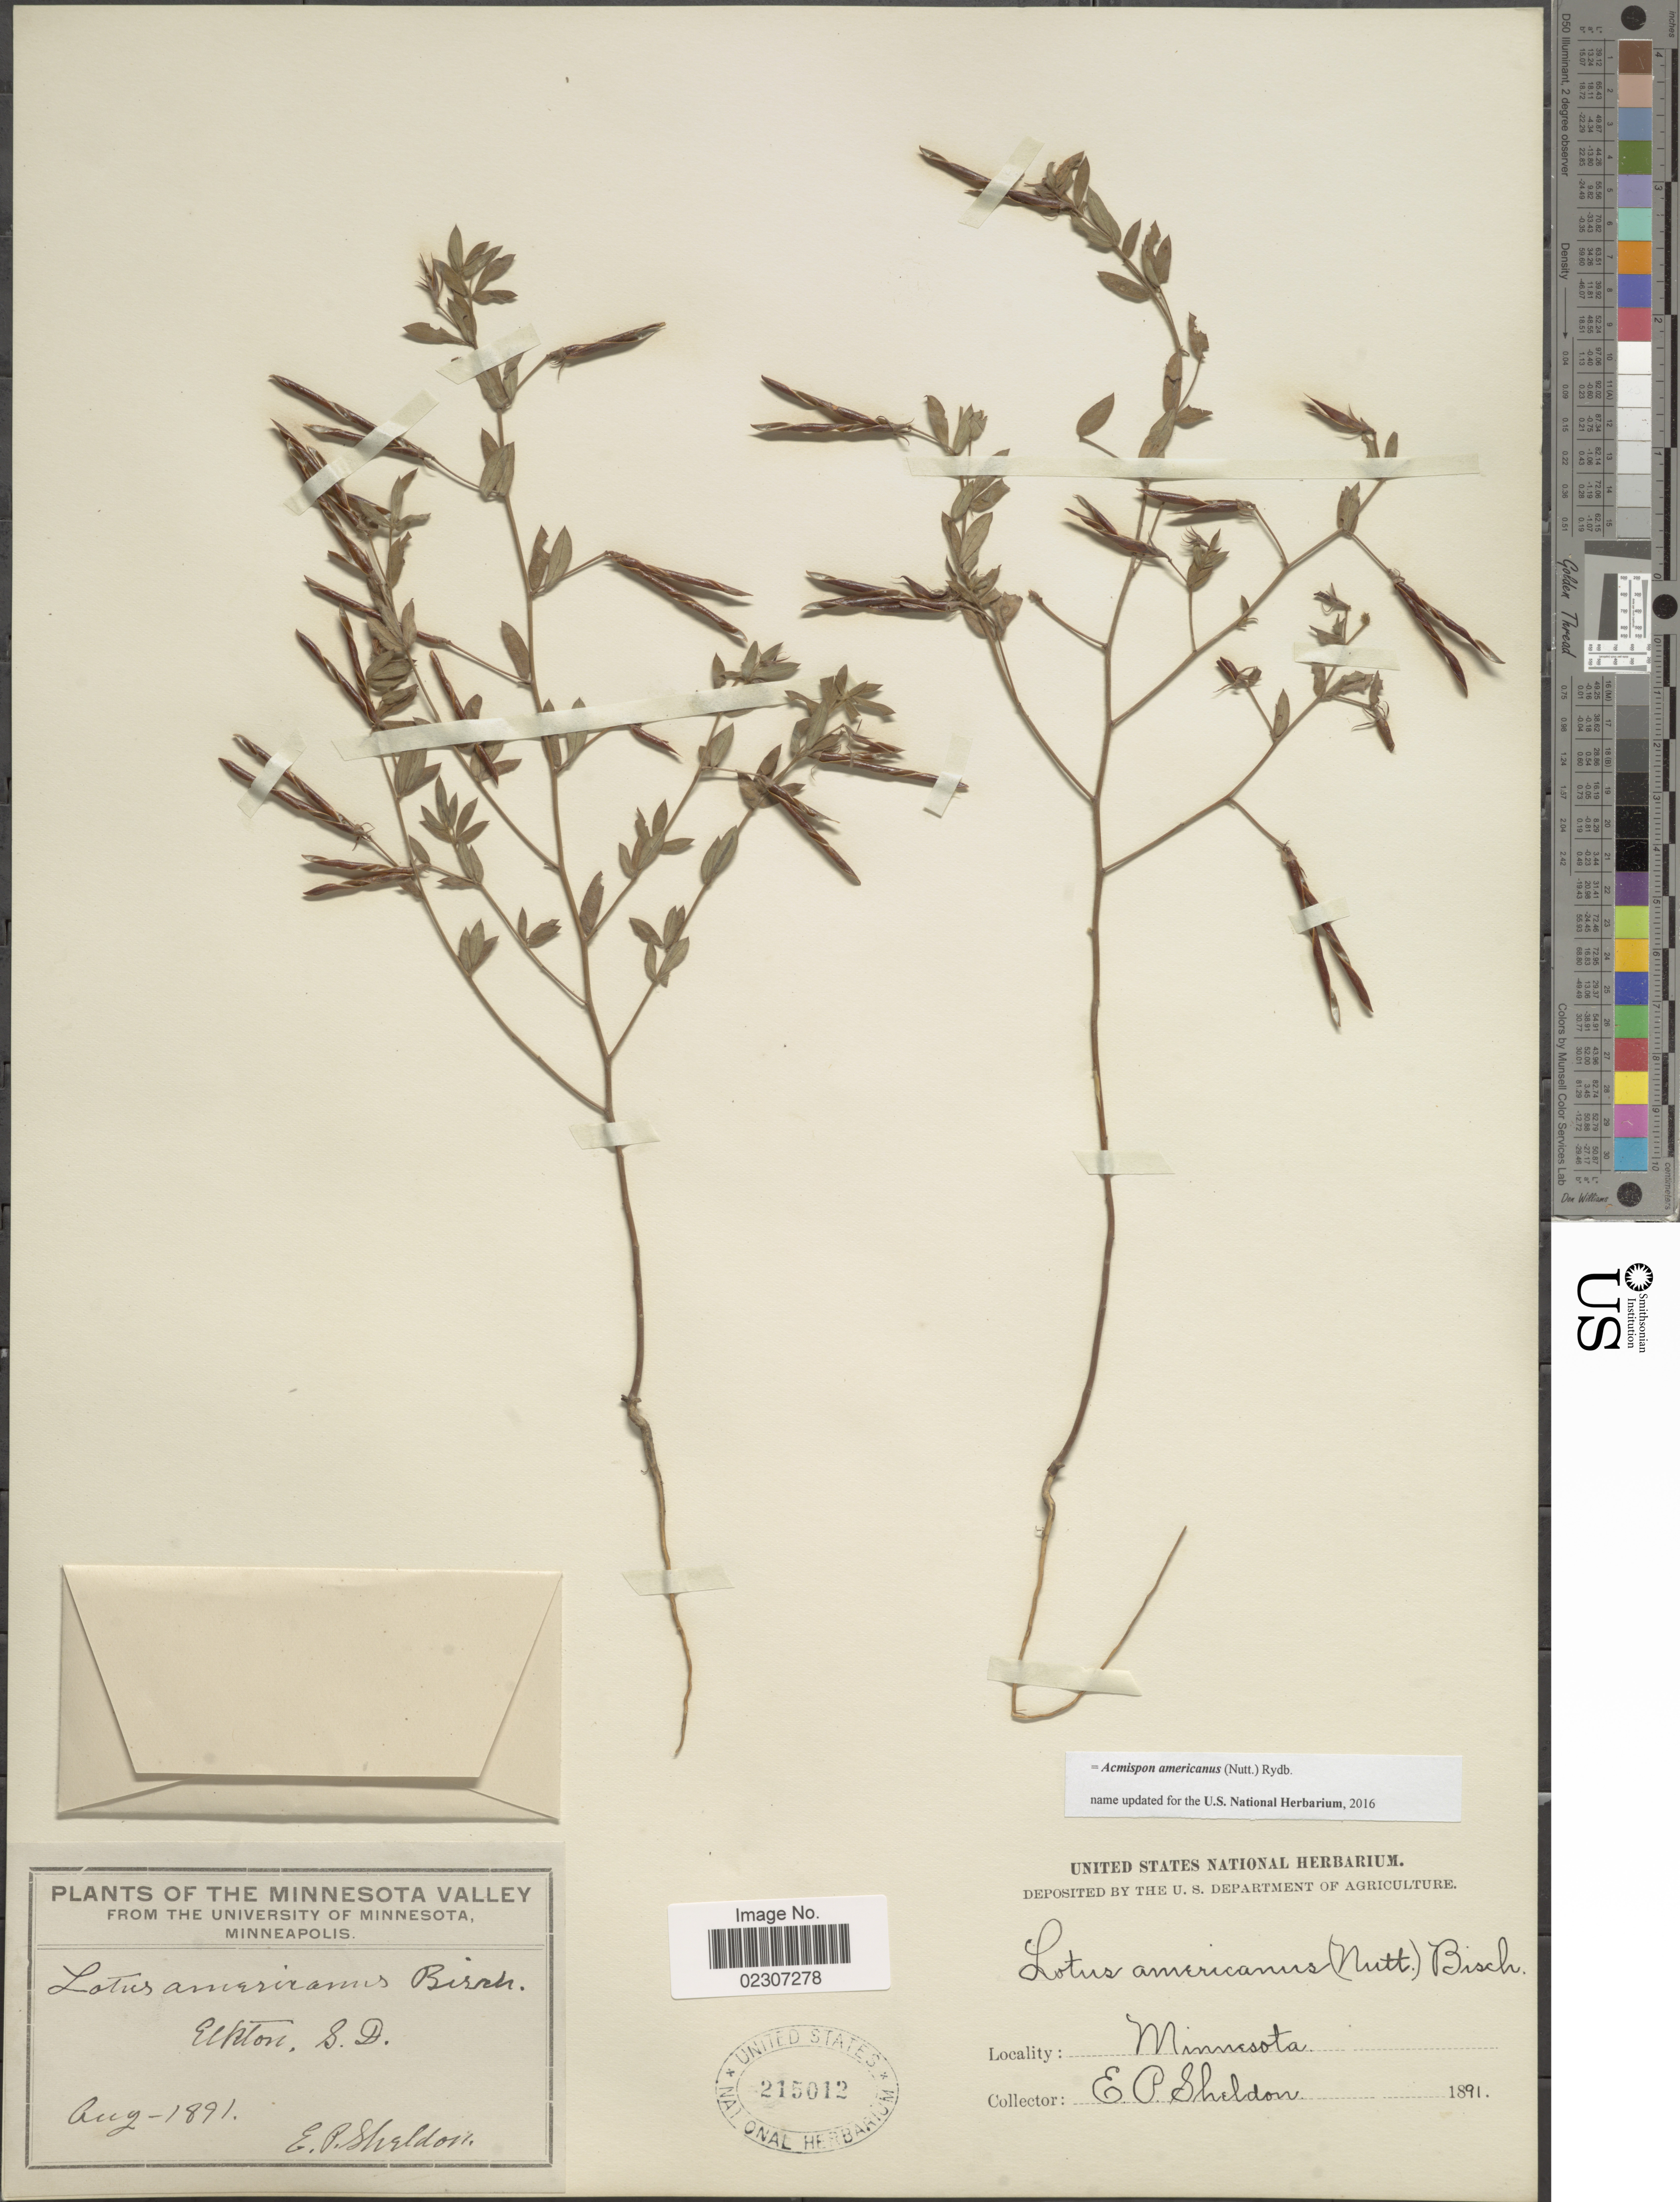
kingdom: Plantae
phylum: Tracheophyta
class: Magnoliopsida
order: Fabales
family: Fabaceae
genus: Acmispon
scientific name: Acmispon americanus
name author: (Nutt.) Rydb.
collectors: E. P. Sheldon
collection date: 1891-08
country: United States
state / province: Minnesota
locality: Elklon S. D. Minnesota. Minnesota Valley.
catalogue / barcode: US 215012